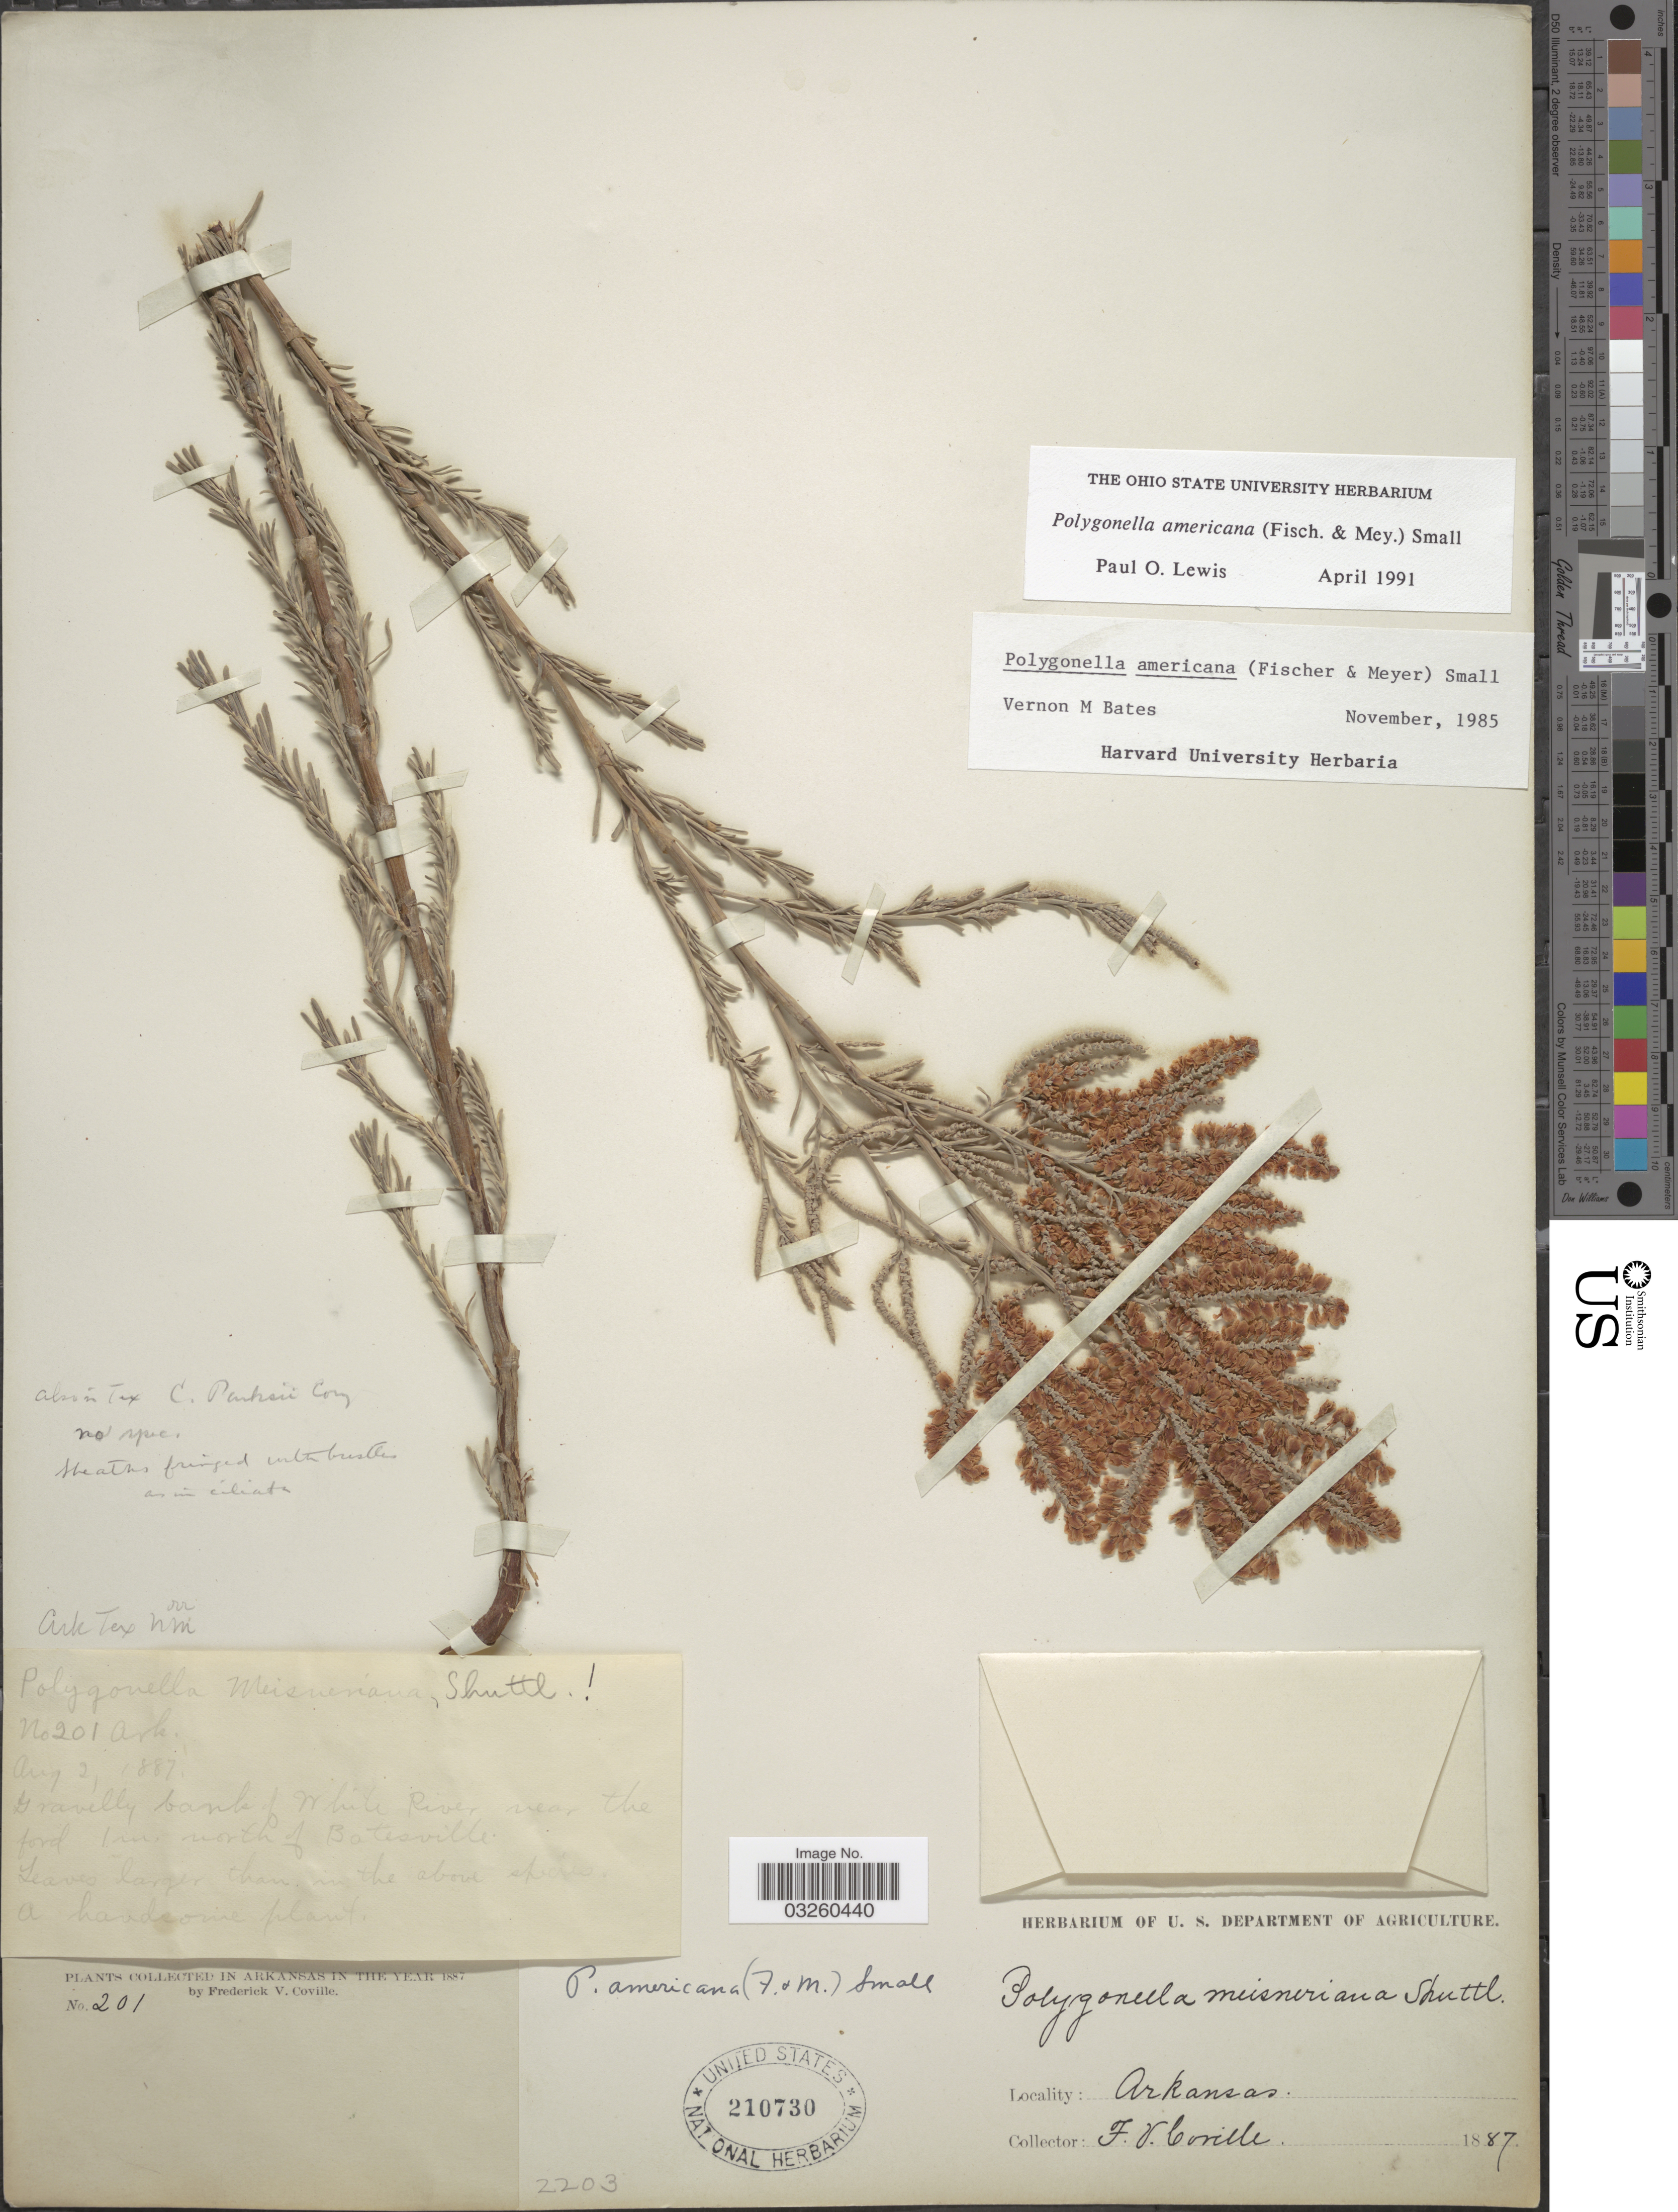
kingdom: Plantae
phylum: Tracheophyta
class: Magnoliopsida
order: Caryophyllales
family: Polygonaceae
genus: Polygonella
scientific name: Polygonella americana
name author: (Fisch. & C.A. Mey.) Small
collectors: F. V. Coville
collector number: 201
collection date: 1887-08-02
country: United States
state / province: Arkansas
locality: Gravelly banks of White River near the ford 1 m. north of Batesville.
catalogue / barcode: US 210730